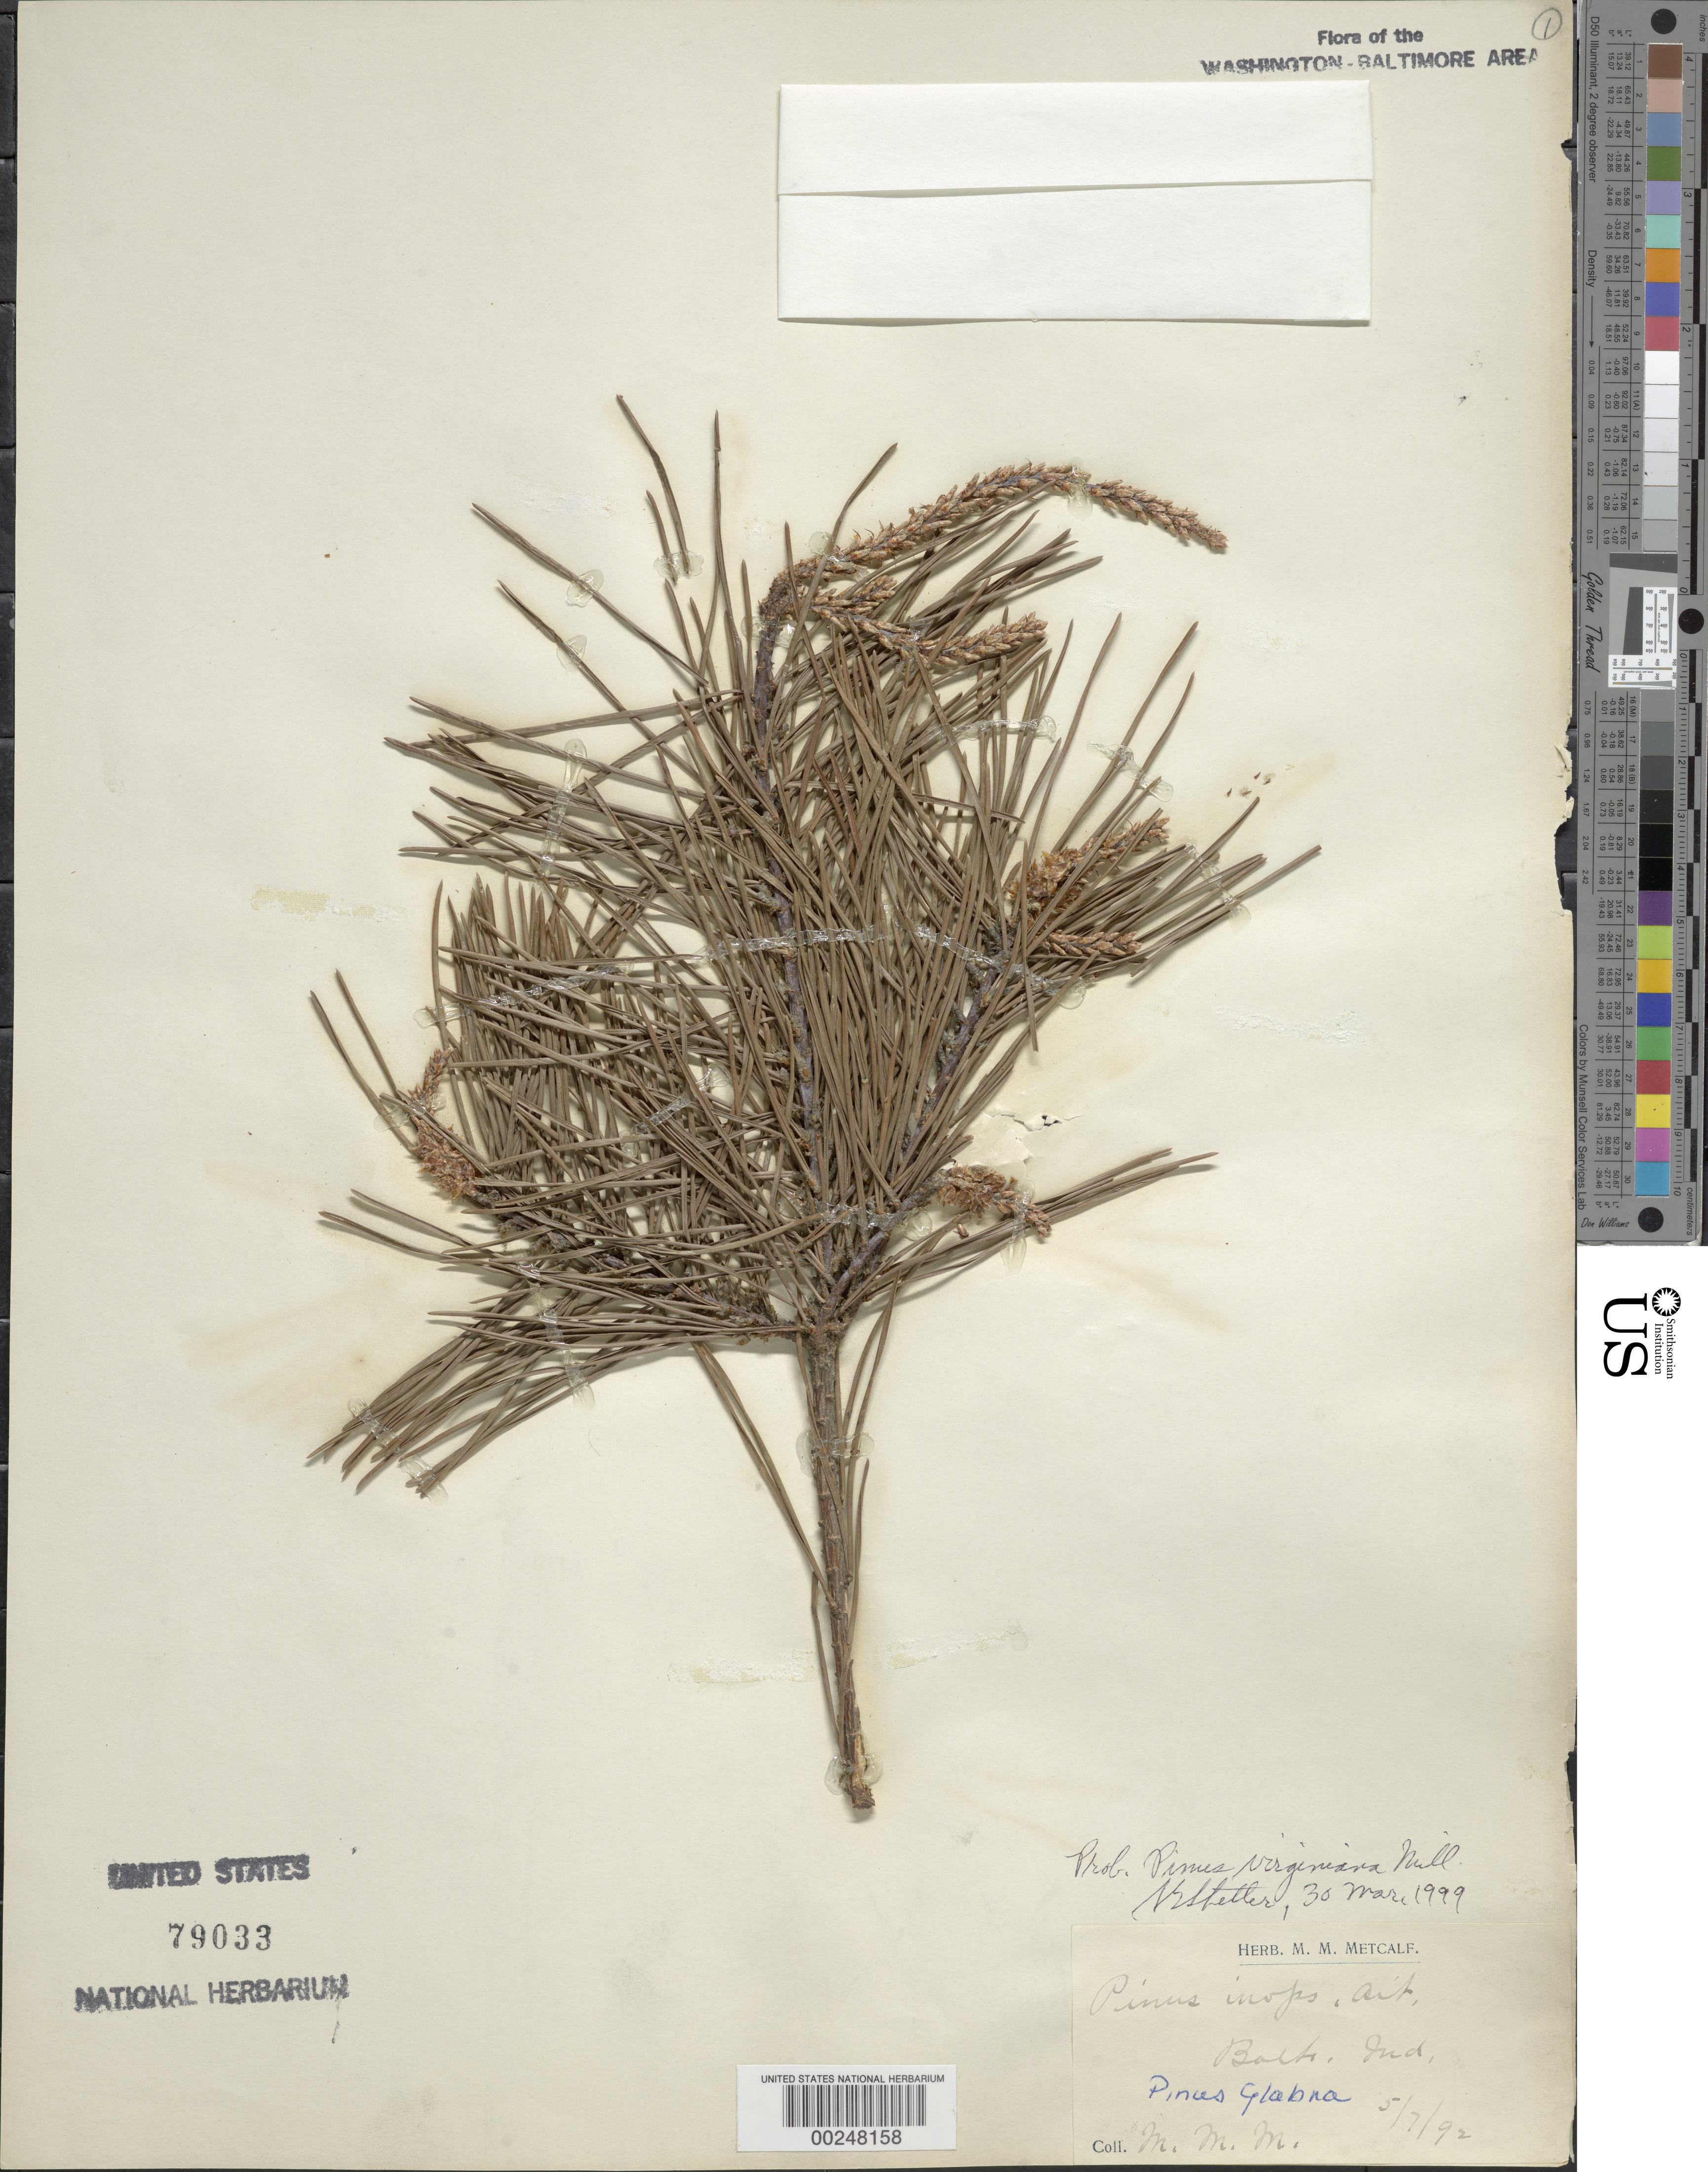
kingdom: Plantae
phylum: Tracheophyta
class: Pinopsida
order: Pinales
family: Pinaceae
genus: Pinus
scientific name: Pinus virginiana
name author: Mill.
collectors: M. Metcalf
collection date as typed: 07 May 1892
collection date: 1892-05-07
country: United States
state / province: Maryland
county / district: City of Baltimore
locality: Baltimore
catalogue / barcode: US 79033